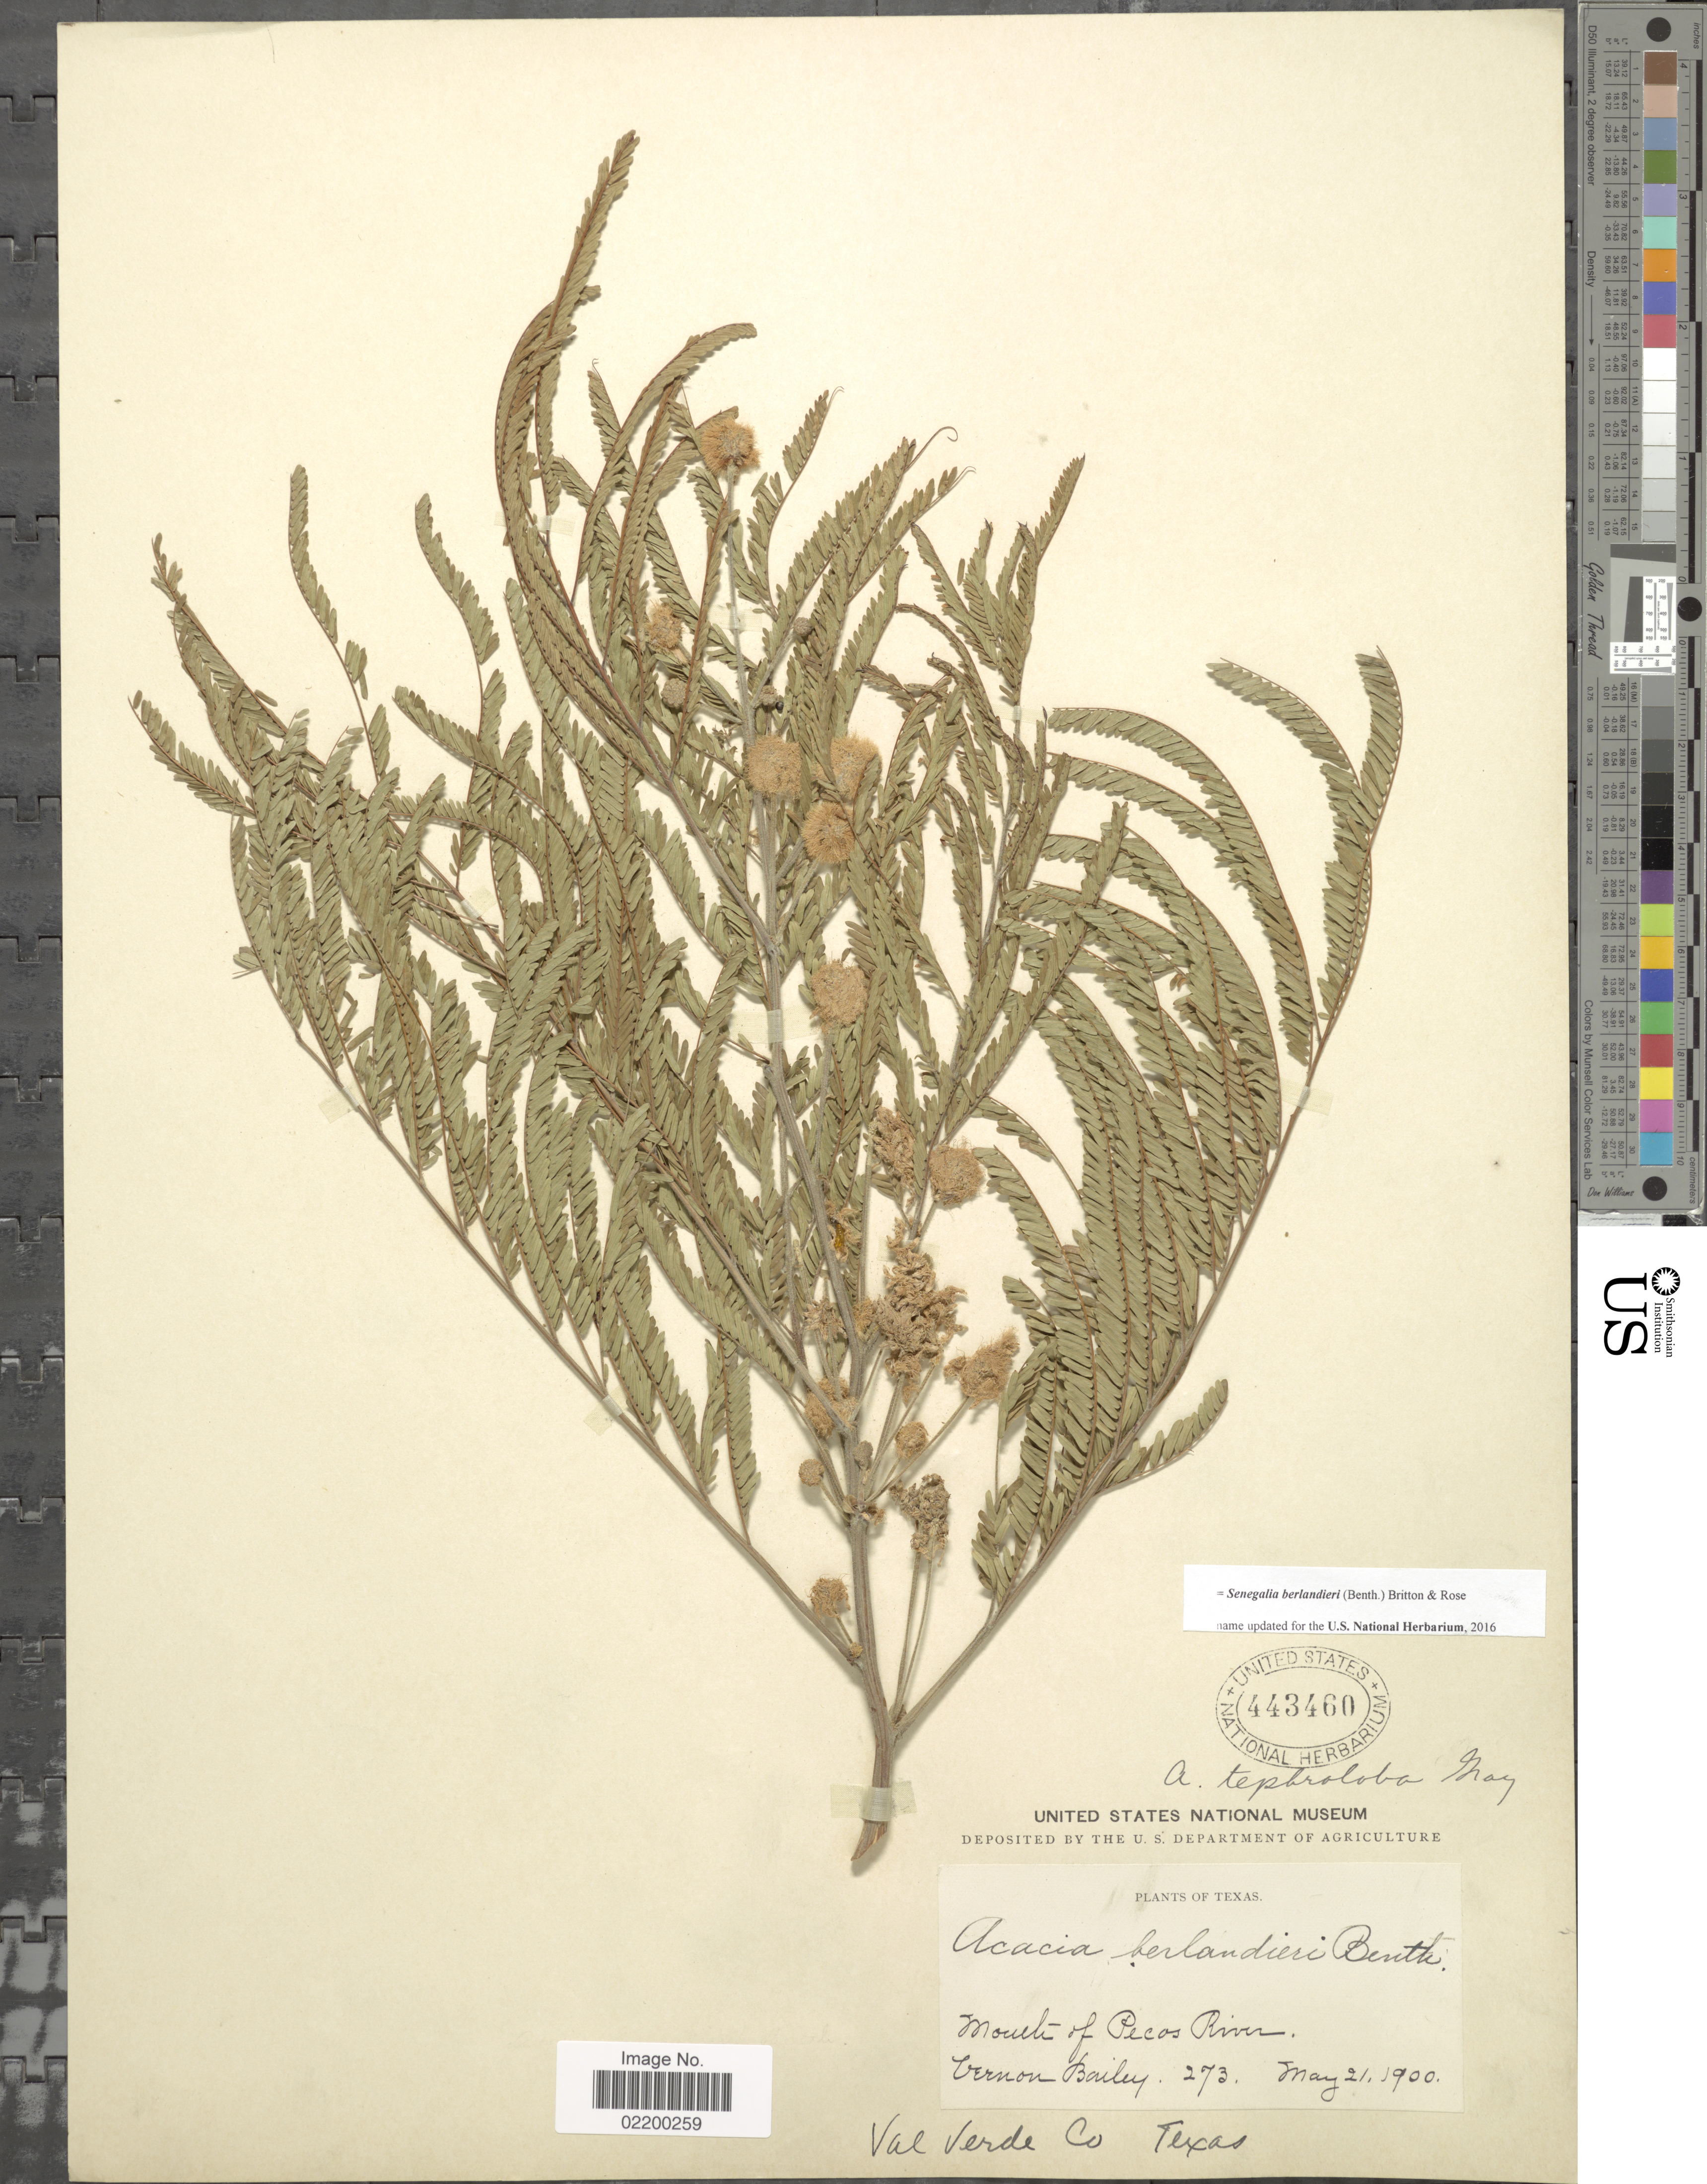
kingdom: Plantae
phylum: Tracheophyta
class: Magnoliopsida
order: Fabales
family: Fabaceae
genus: Senegalia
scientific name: Senegalia berlandieri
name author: (Benth.) Britton & Rose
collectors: V. O. Bailey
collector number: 273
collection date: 1900-05-21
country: United States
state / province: Texas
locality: Mouth of Pecos River, Val Verde Co.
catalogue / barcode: US 443460